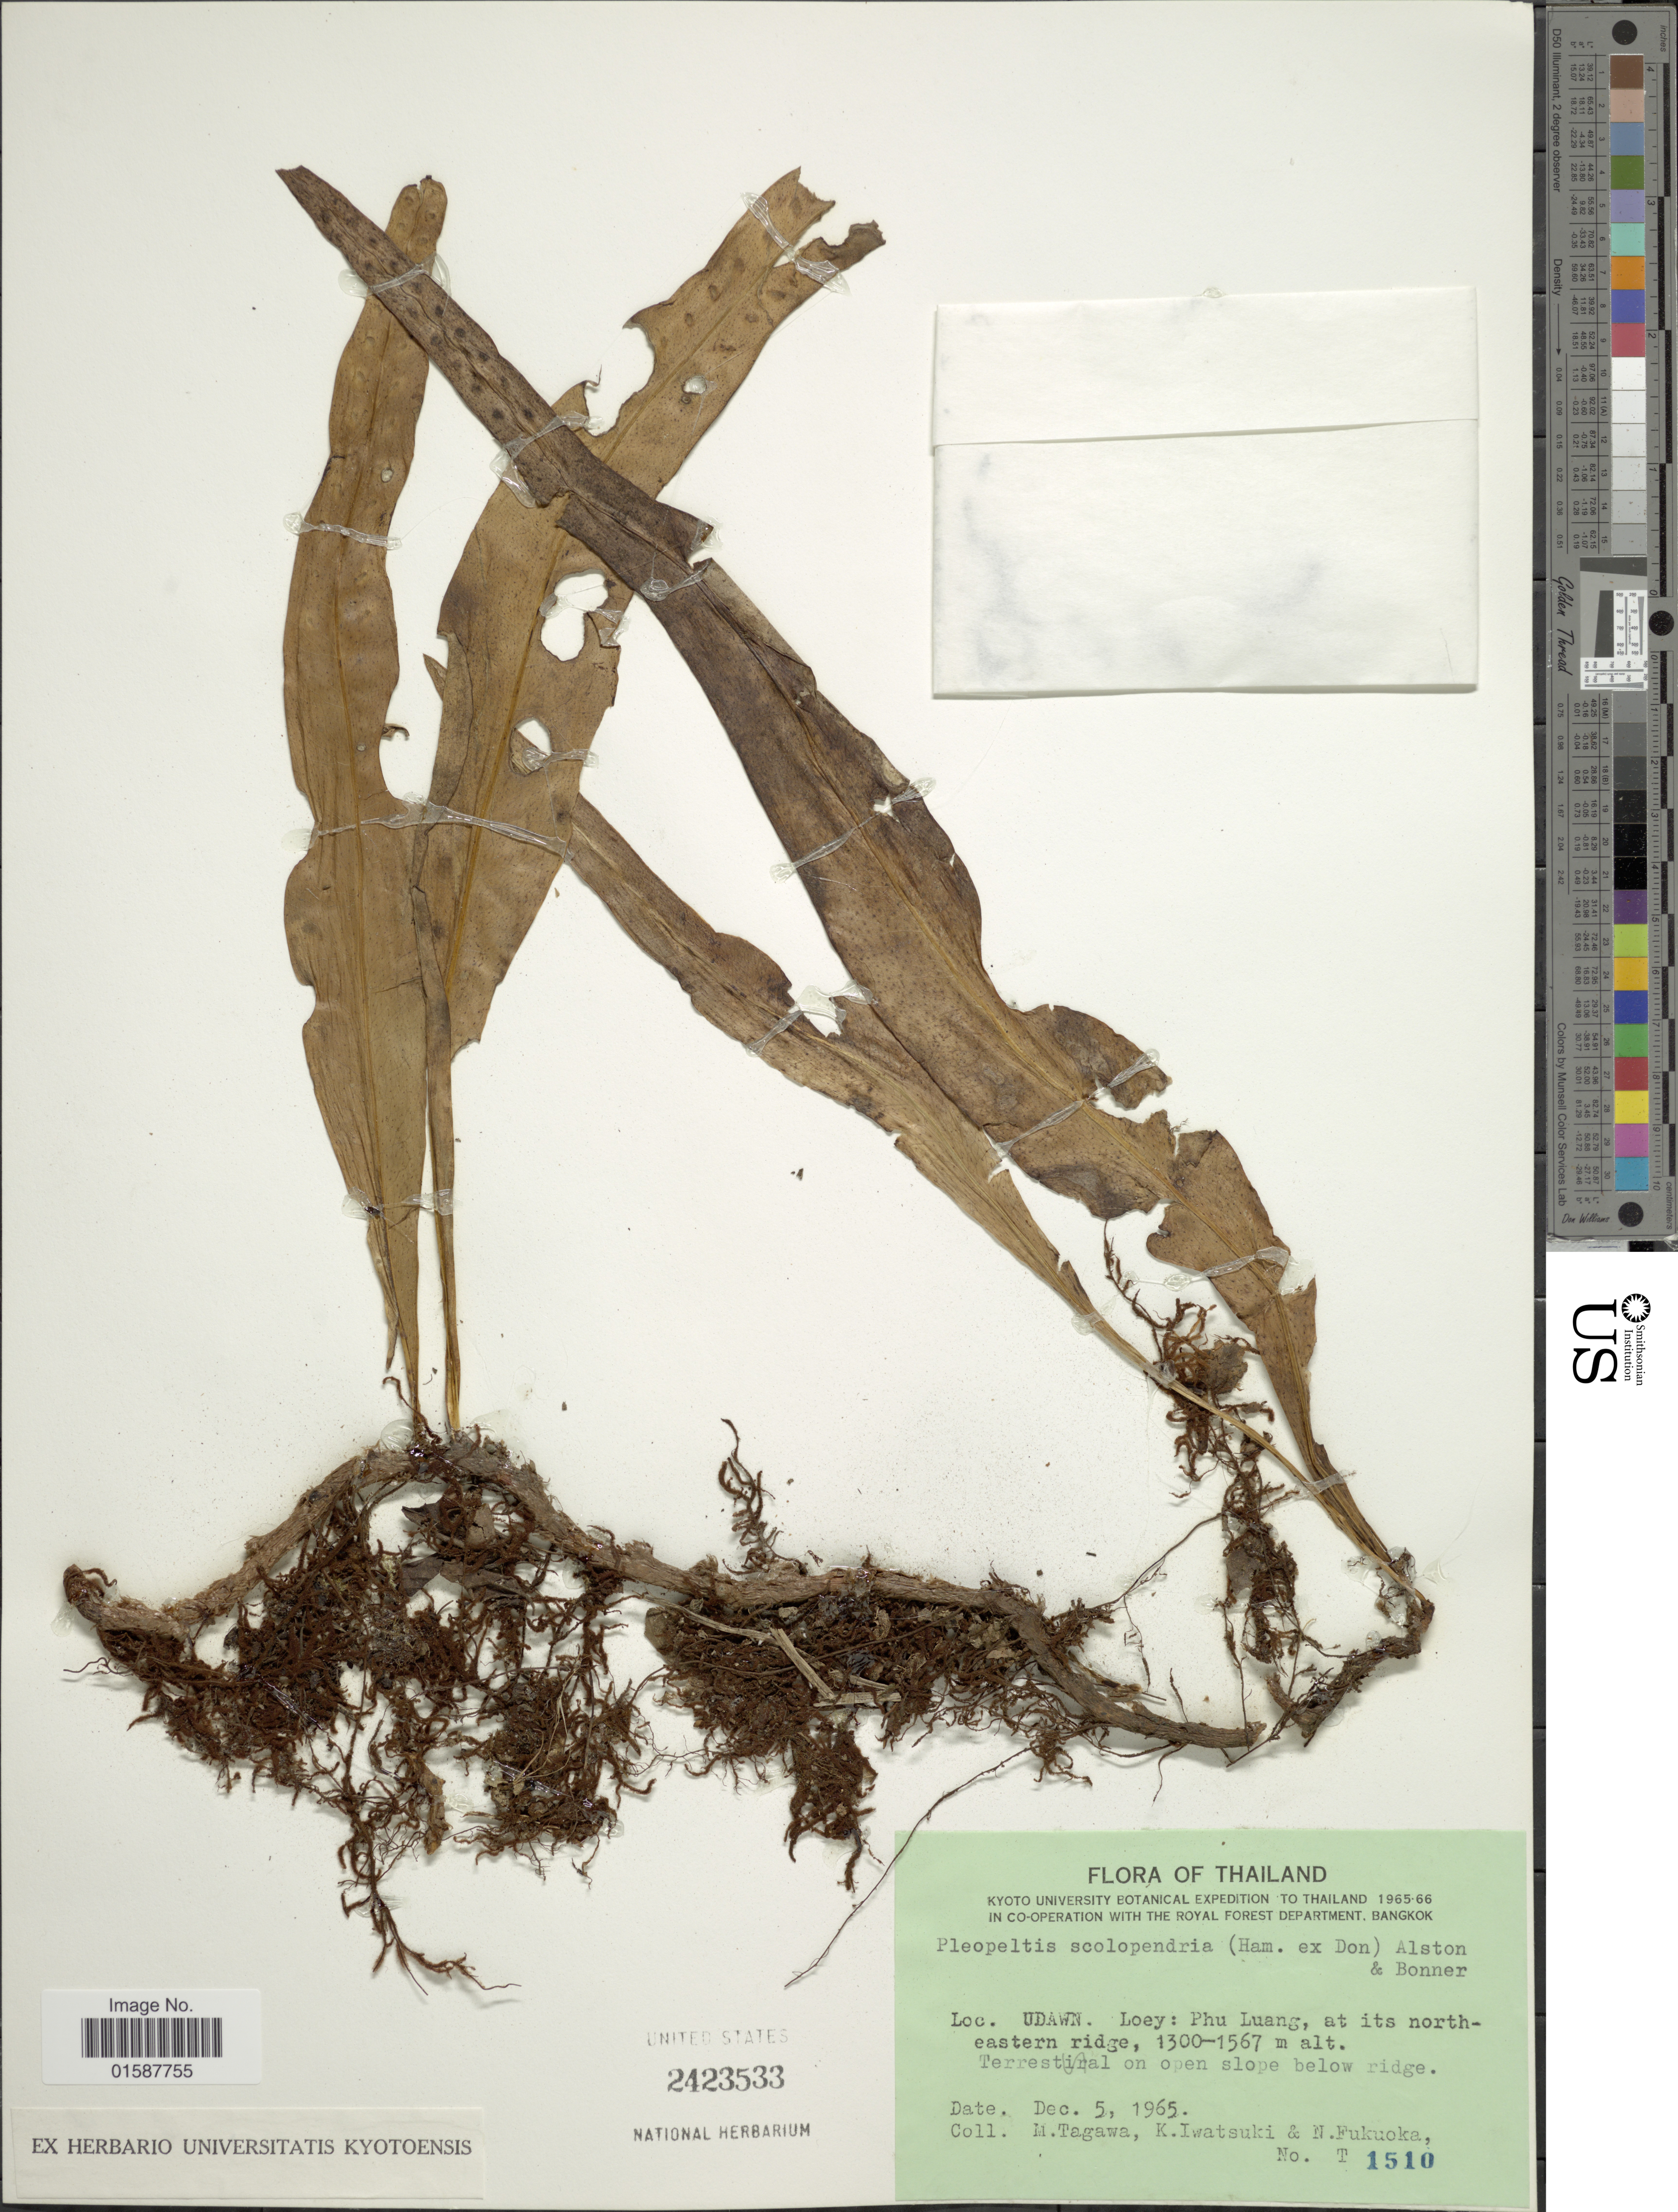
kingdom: Plantae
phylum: Tracheophyta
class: Polypodiopsida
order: Polypodiales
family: Polypodiaceae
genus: Lepisorus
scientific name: Lepisorus leiopteris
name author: (Kunze) Bir & Trikha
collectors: M. Tagawa, K. Iwatsuki & N. Fukuoka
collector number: T1510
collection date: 1965-12-05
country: Thailand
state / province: Loei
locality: Udawn, Loey: Phu Luang, at its northeastern ridge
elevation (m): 1300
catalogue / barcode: US 2423533